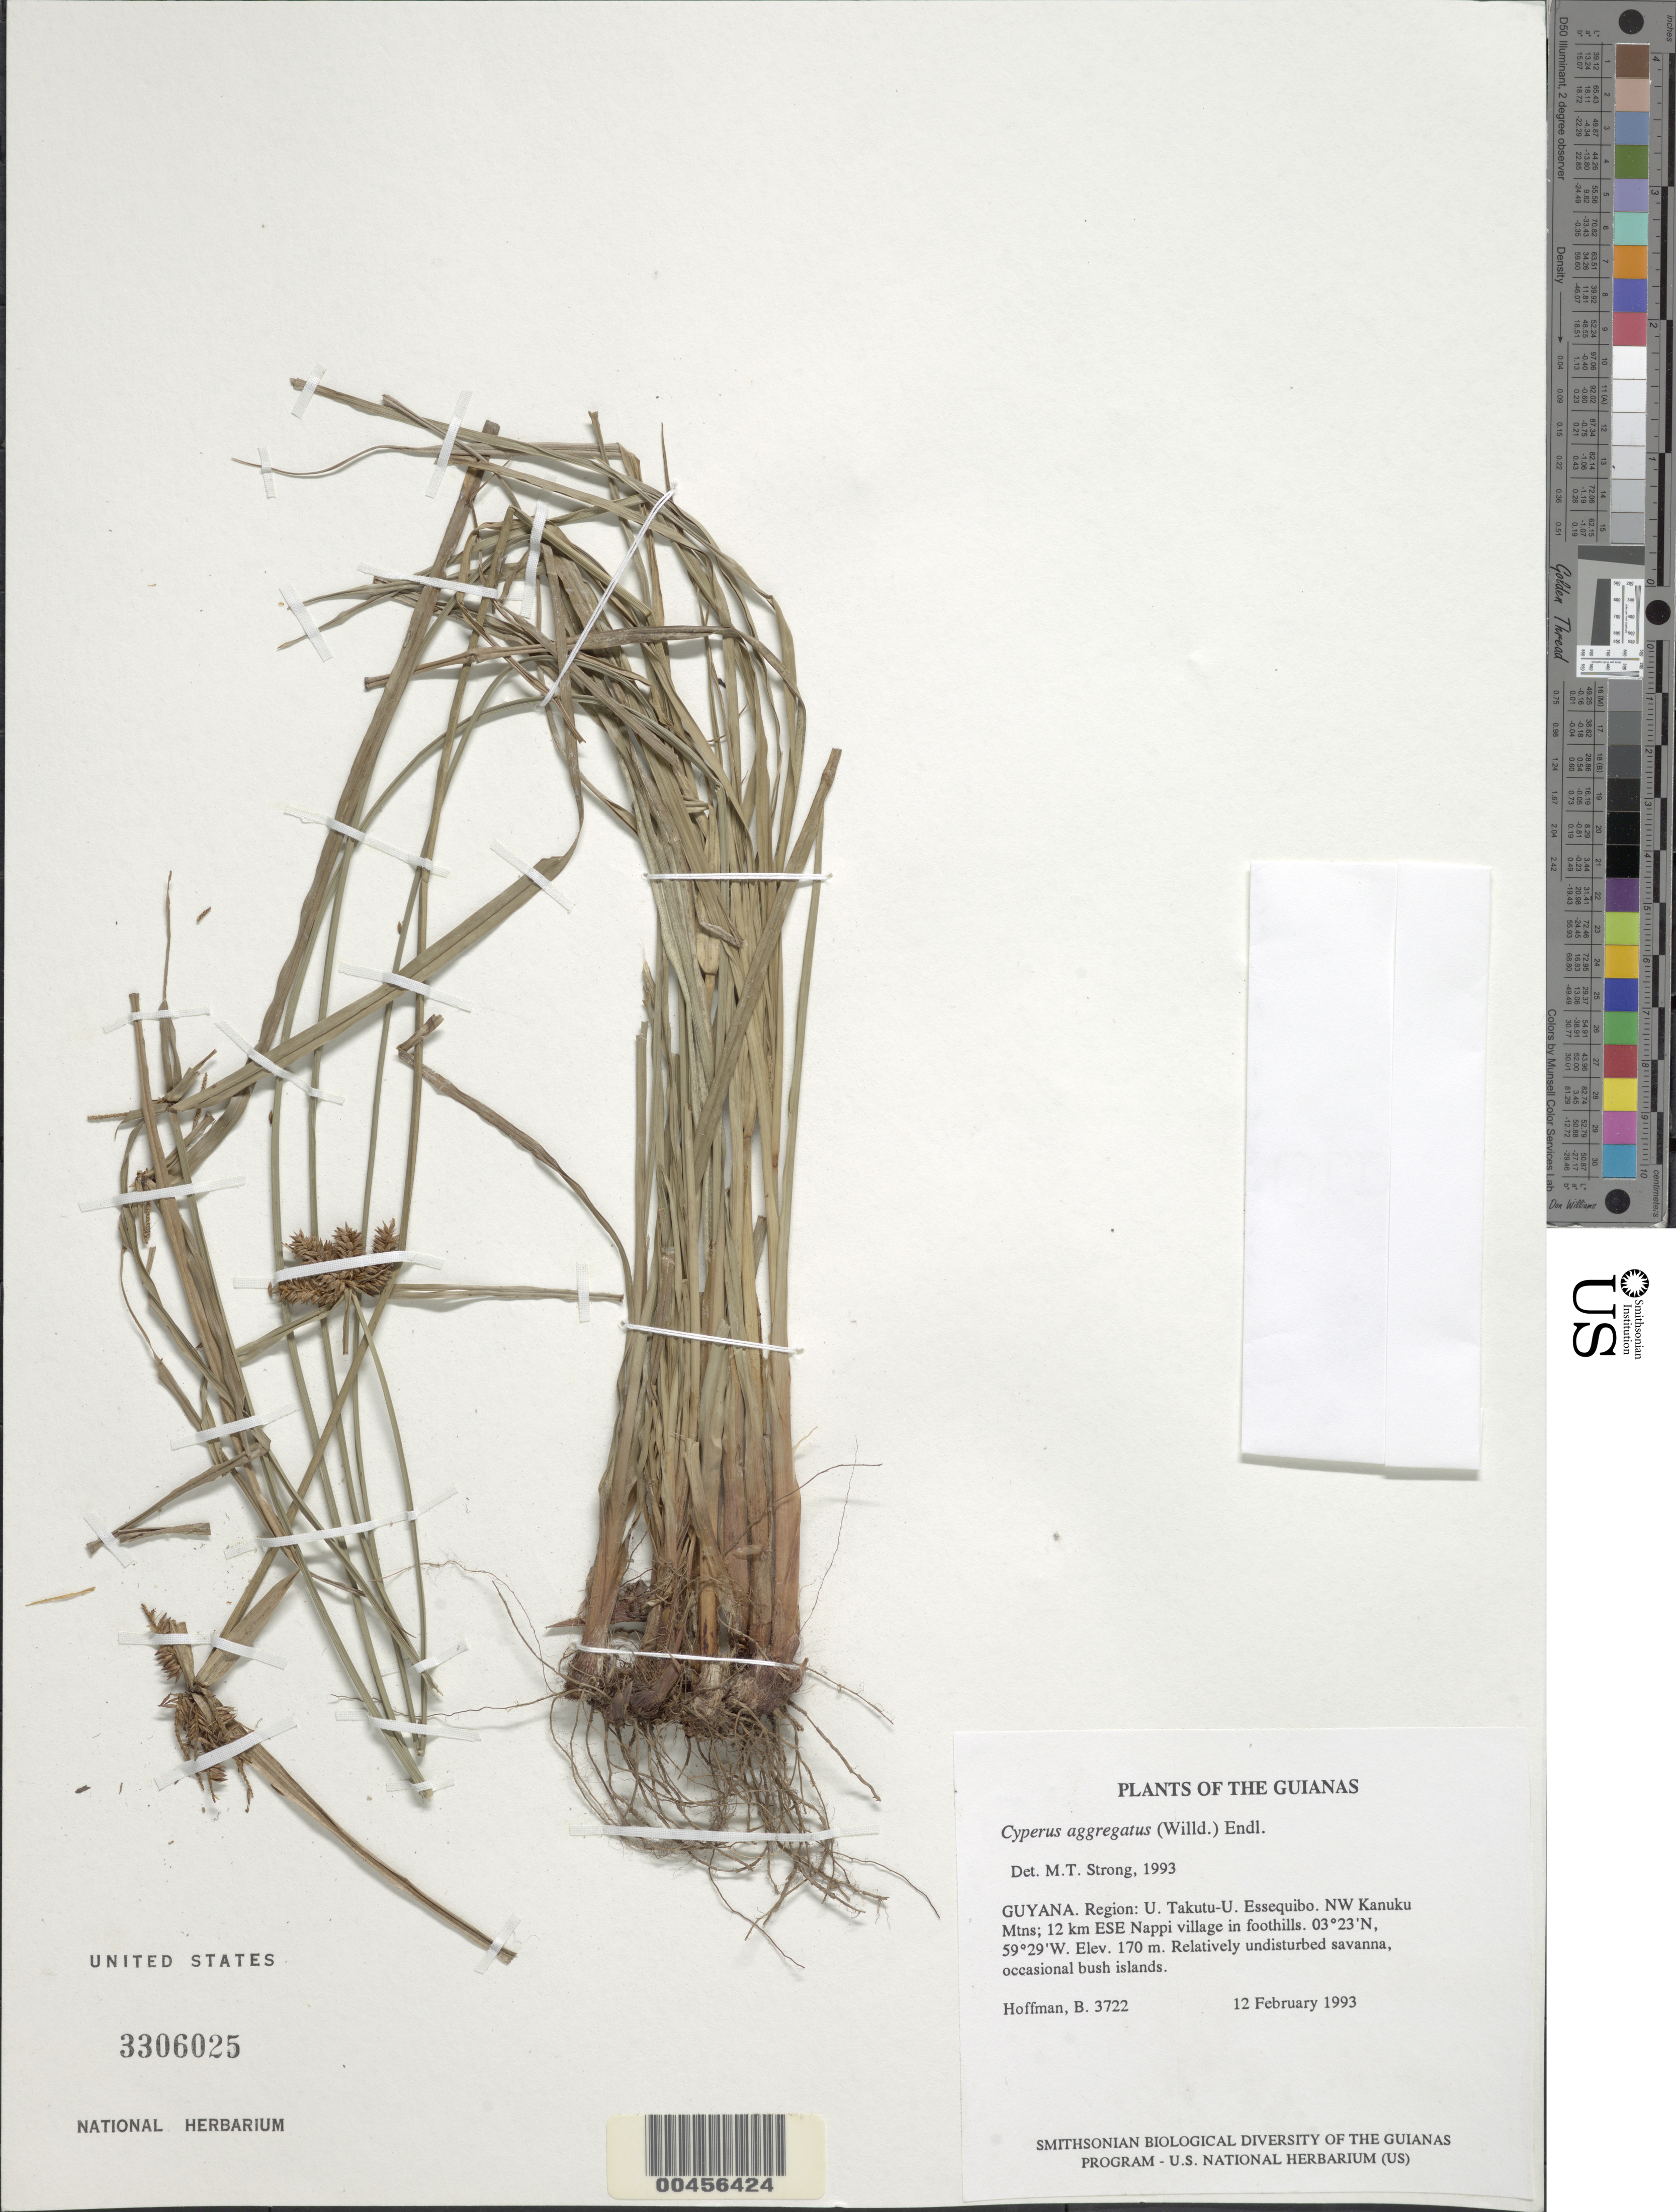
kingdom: Plantae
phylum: Tracheophyta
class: Liliopsida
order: Poales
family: Cyperaceae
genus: Cyperus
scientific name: Cyperus aggregatus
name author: (Willd.) Endl.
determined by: Strong, M. T., (US), Smithsonian Institution - National Museum of Natural History (UNITED STATES)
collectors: B. Hoffman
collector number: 3722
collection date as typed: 12 February 1993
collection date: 1993-02-12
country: Guyana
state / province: U. Takutu-U. Essequibo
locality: NW Kanuku Mountains; 12 km ESE of Nappi village in foothills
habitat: Relatively undisturbed savanna, occasional bush islands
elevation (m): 170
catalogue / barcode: US 3306025